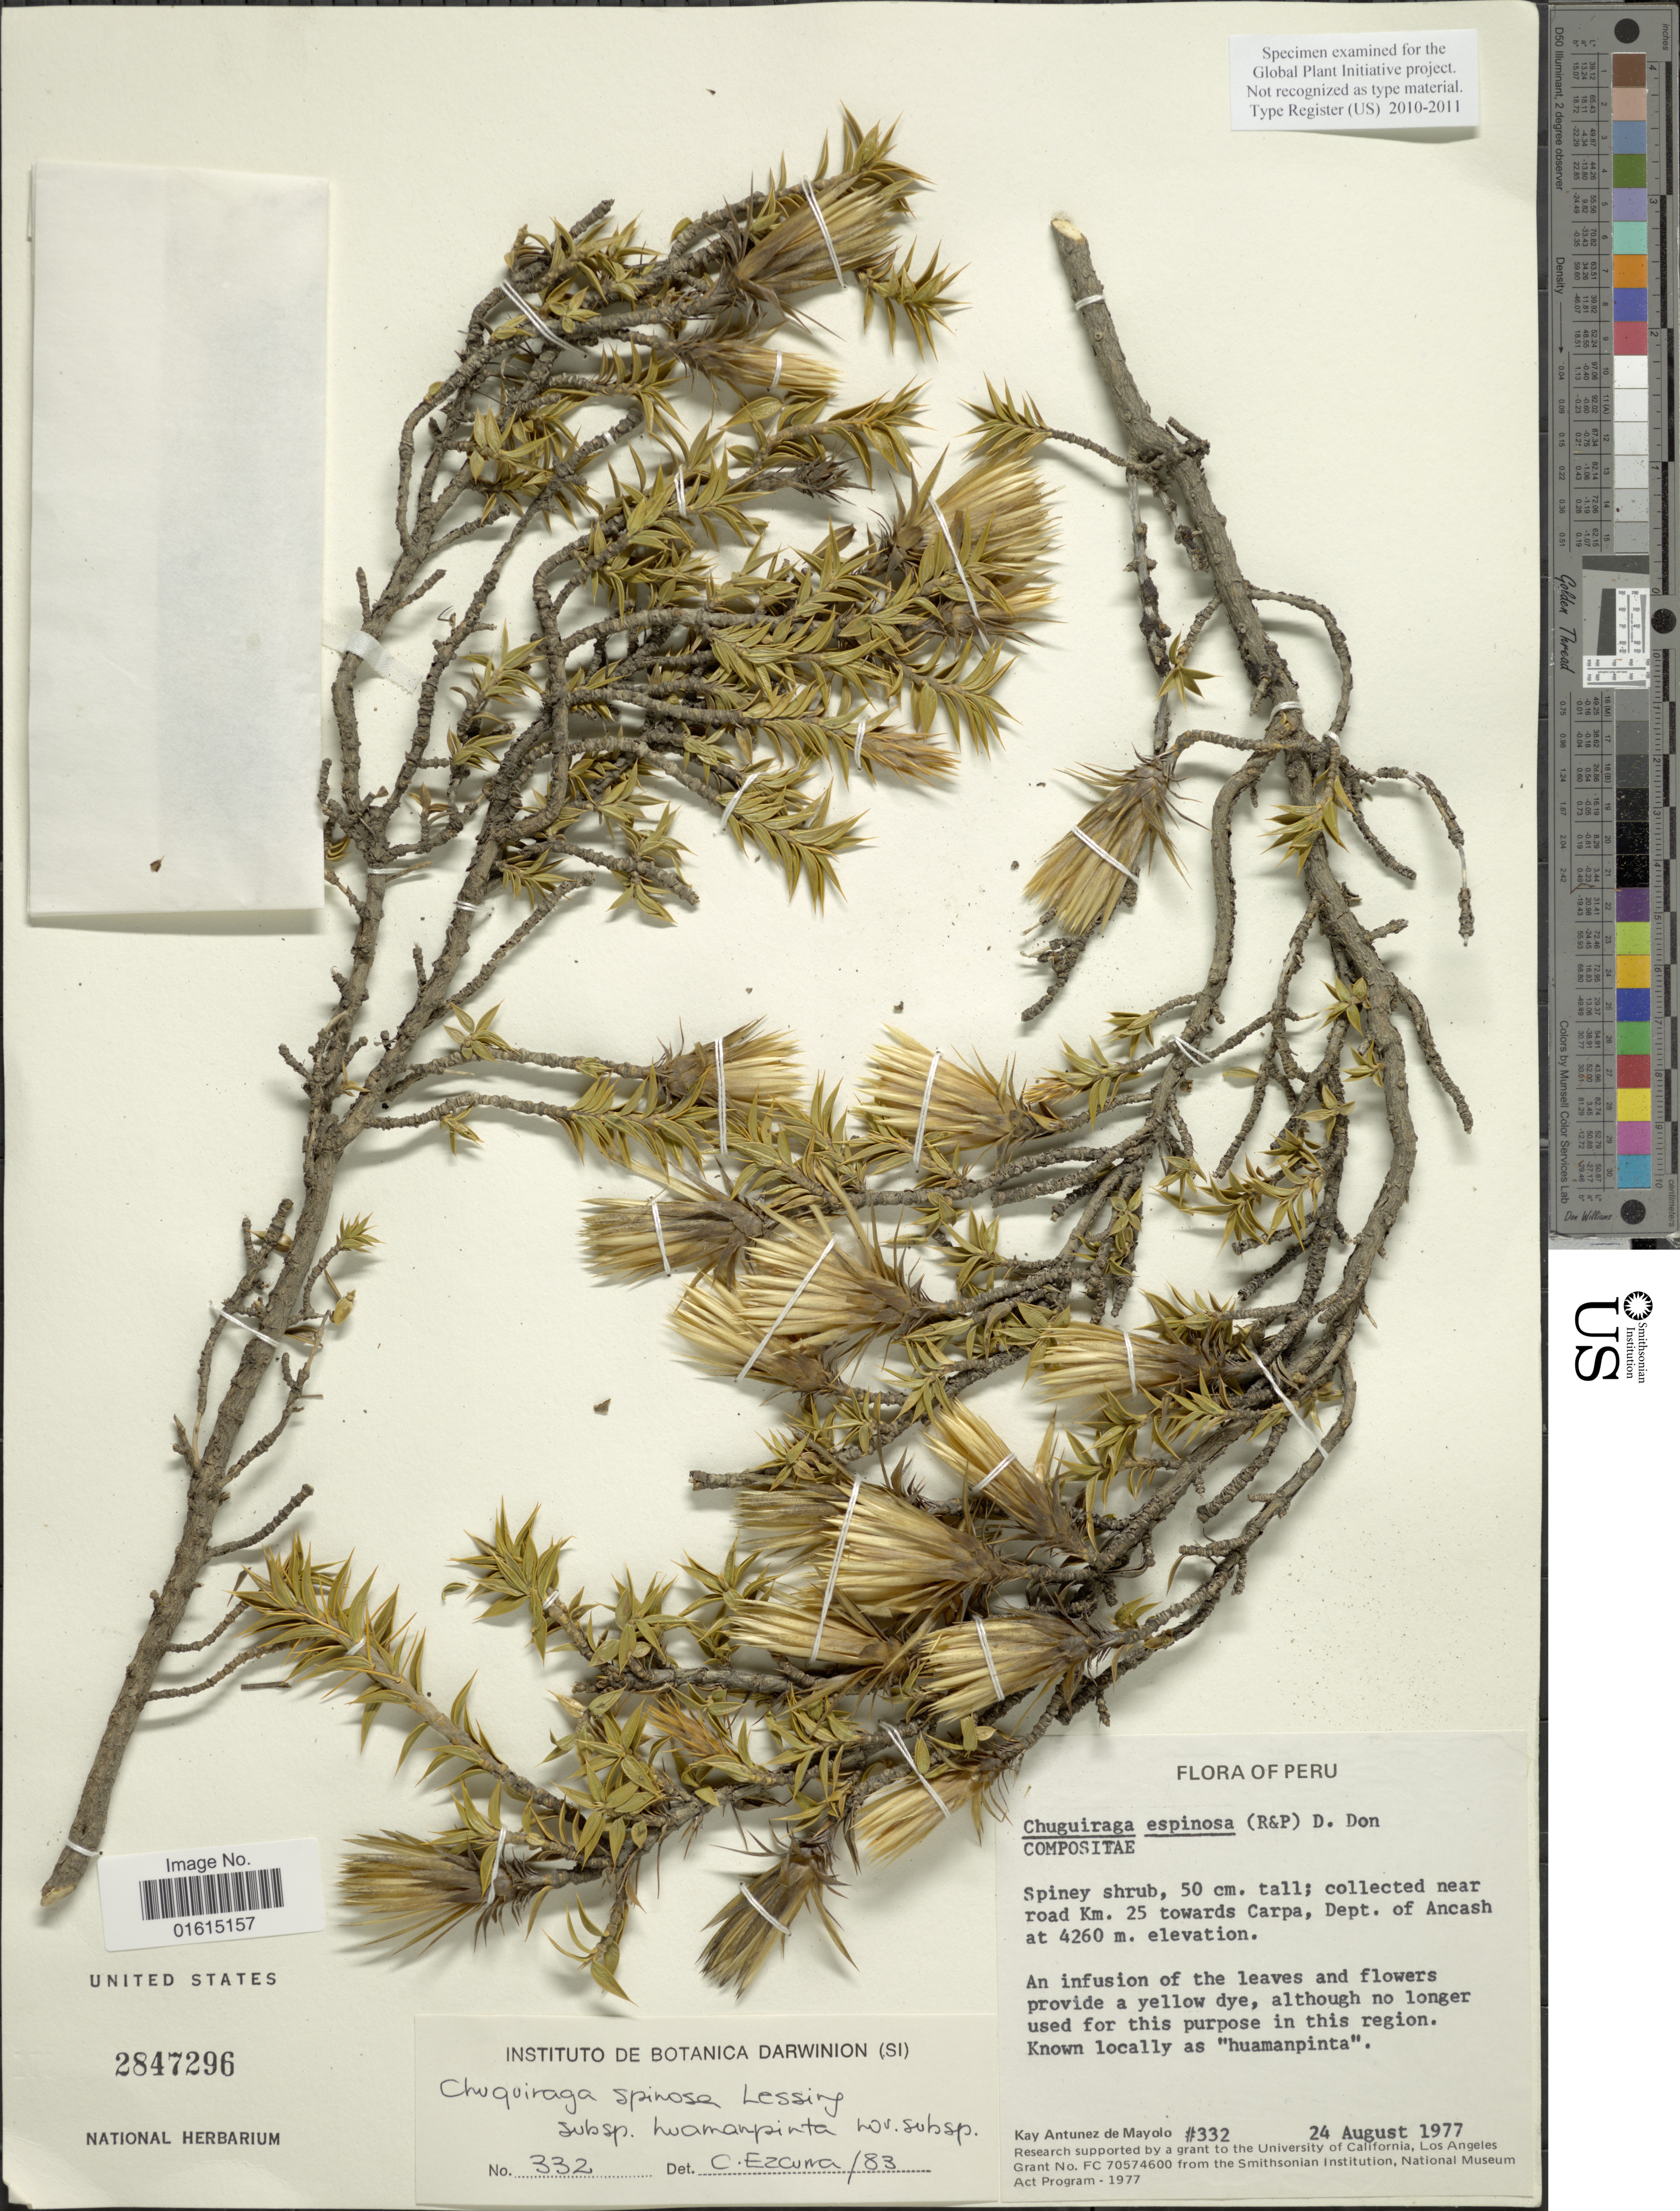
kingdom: Plantae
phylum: Tracheophyta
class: Magnoliopsida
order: Asterales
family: Asteraceae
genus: Chuquiraga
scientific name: Chuquiraga spinosa subsp. huamanpinta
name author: C. Ezcurra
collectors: K. Antunez de Mayolo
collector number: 332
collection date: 1977-08-24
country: Peru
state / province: Ancash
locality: Near road Km 25 towards Carpa, Dept. of Ancash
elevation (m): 4260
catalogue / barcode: US 2847296